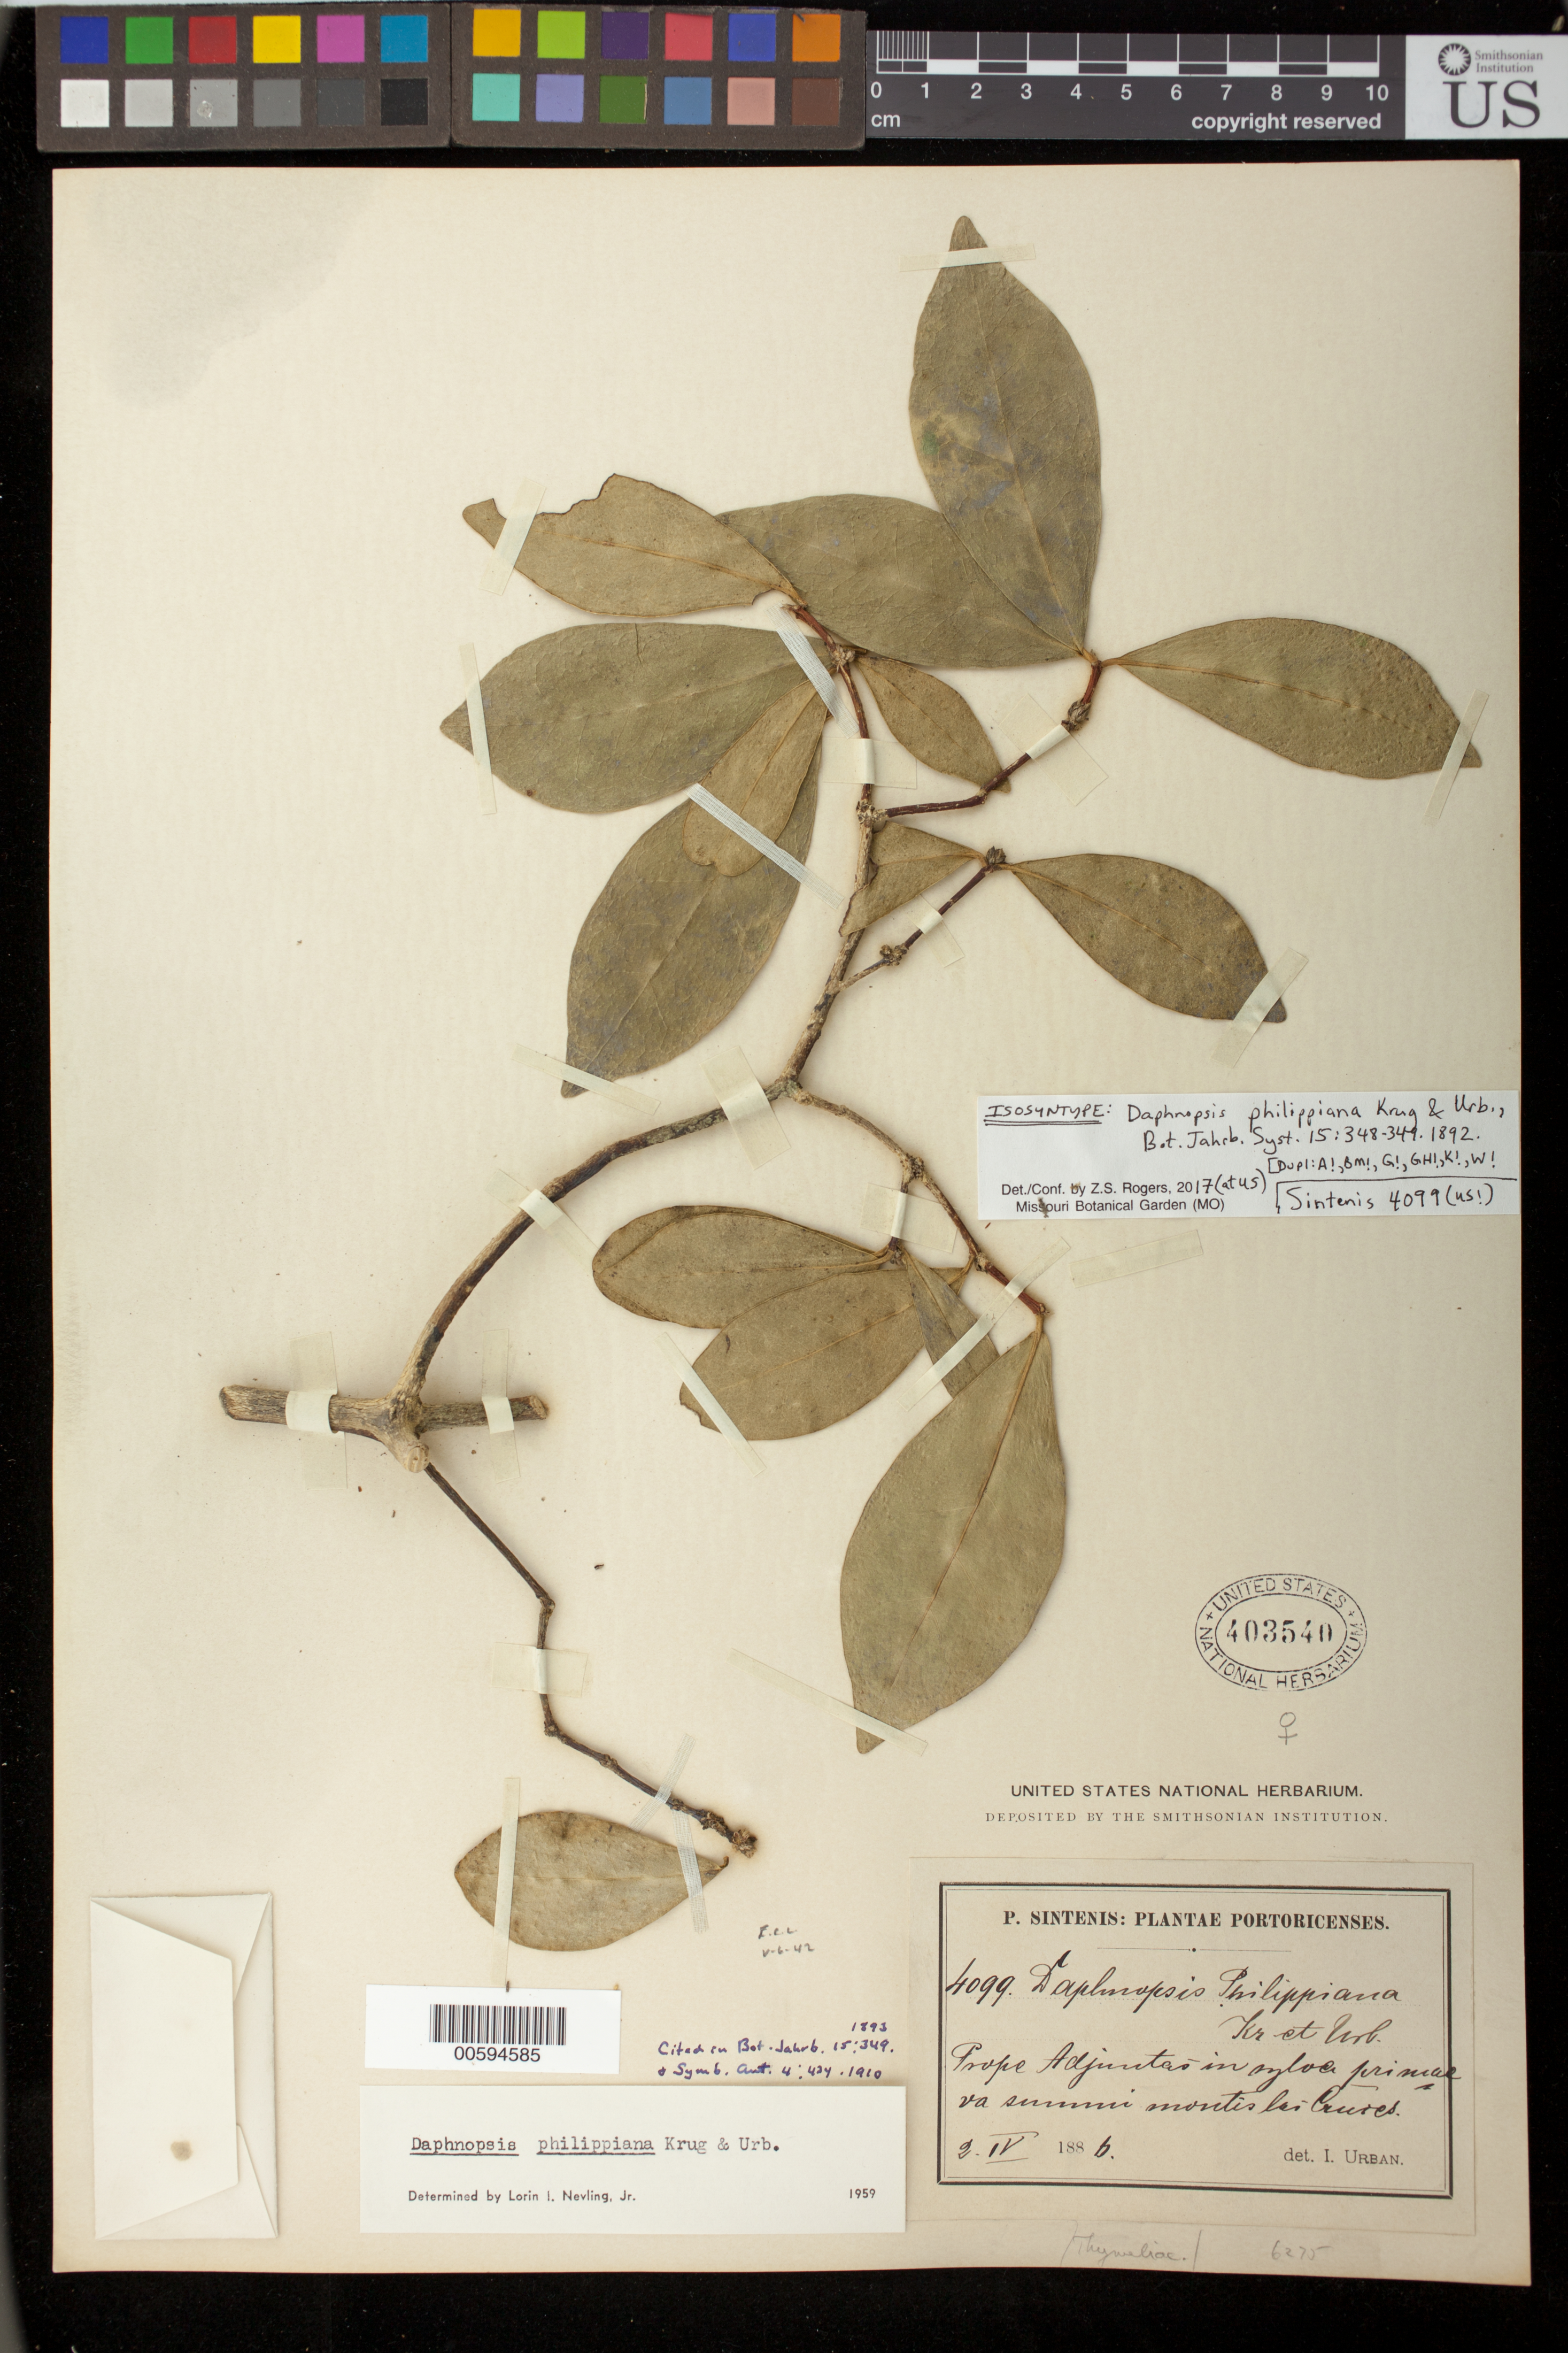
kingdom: Plantae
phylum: Tracheophyta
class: Magnoliopsida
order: Malvales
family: Thymelaeaceae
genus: Daphnopsis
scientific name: Daphnopsis philippiana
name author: Krug & Urb.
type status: Isosyntype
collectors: P. Sintenis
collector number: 4099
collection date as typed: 02 Apr 1886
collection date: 1886-04-02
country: Puerto Rico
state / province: Adjuntas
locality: Prope Adjuntas in sylva primaeva summi montis las Cruces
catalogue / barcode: US 403540